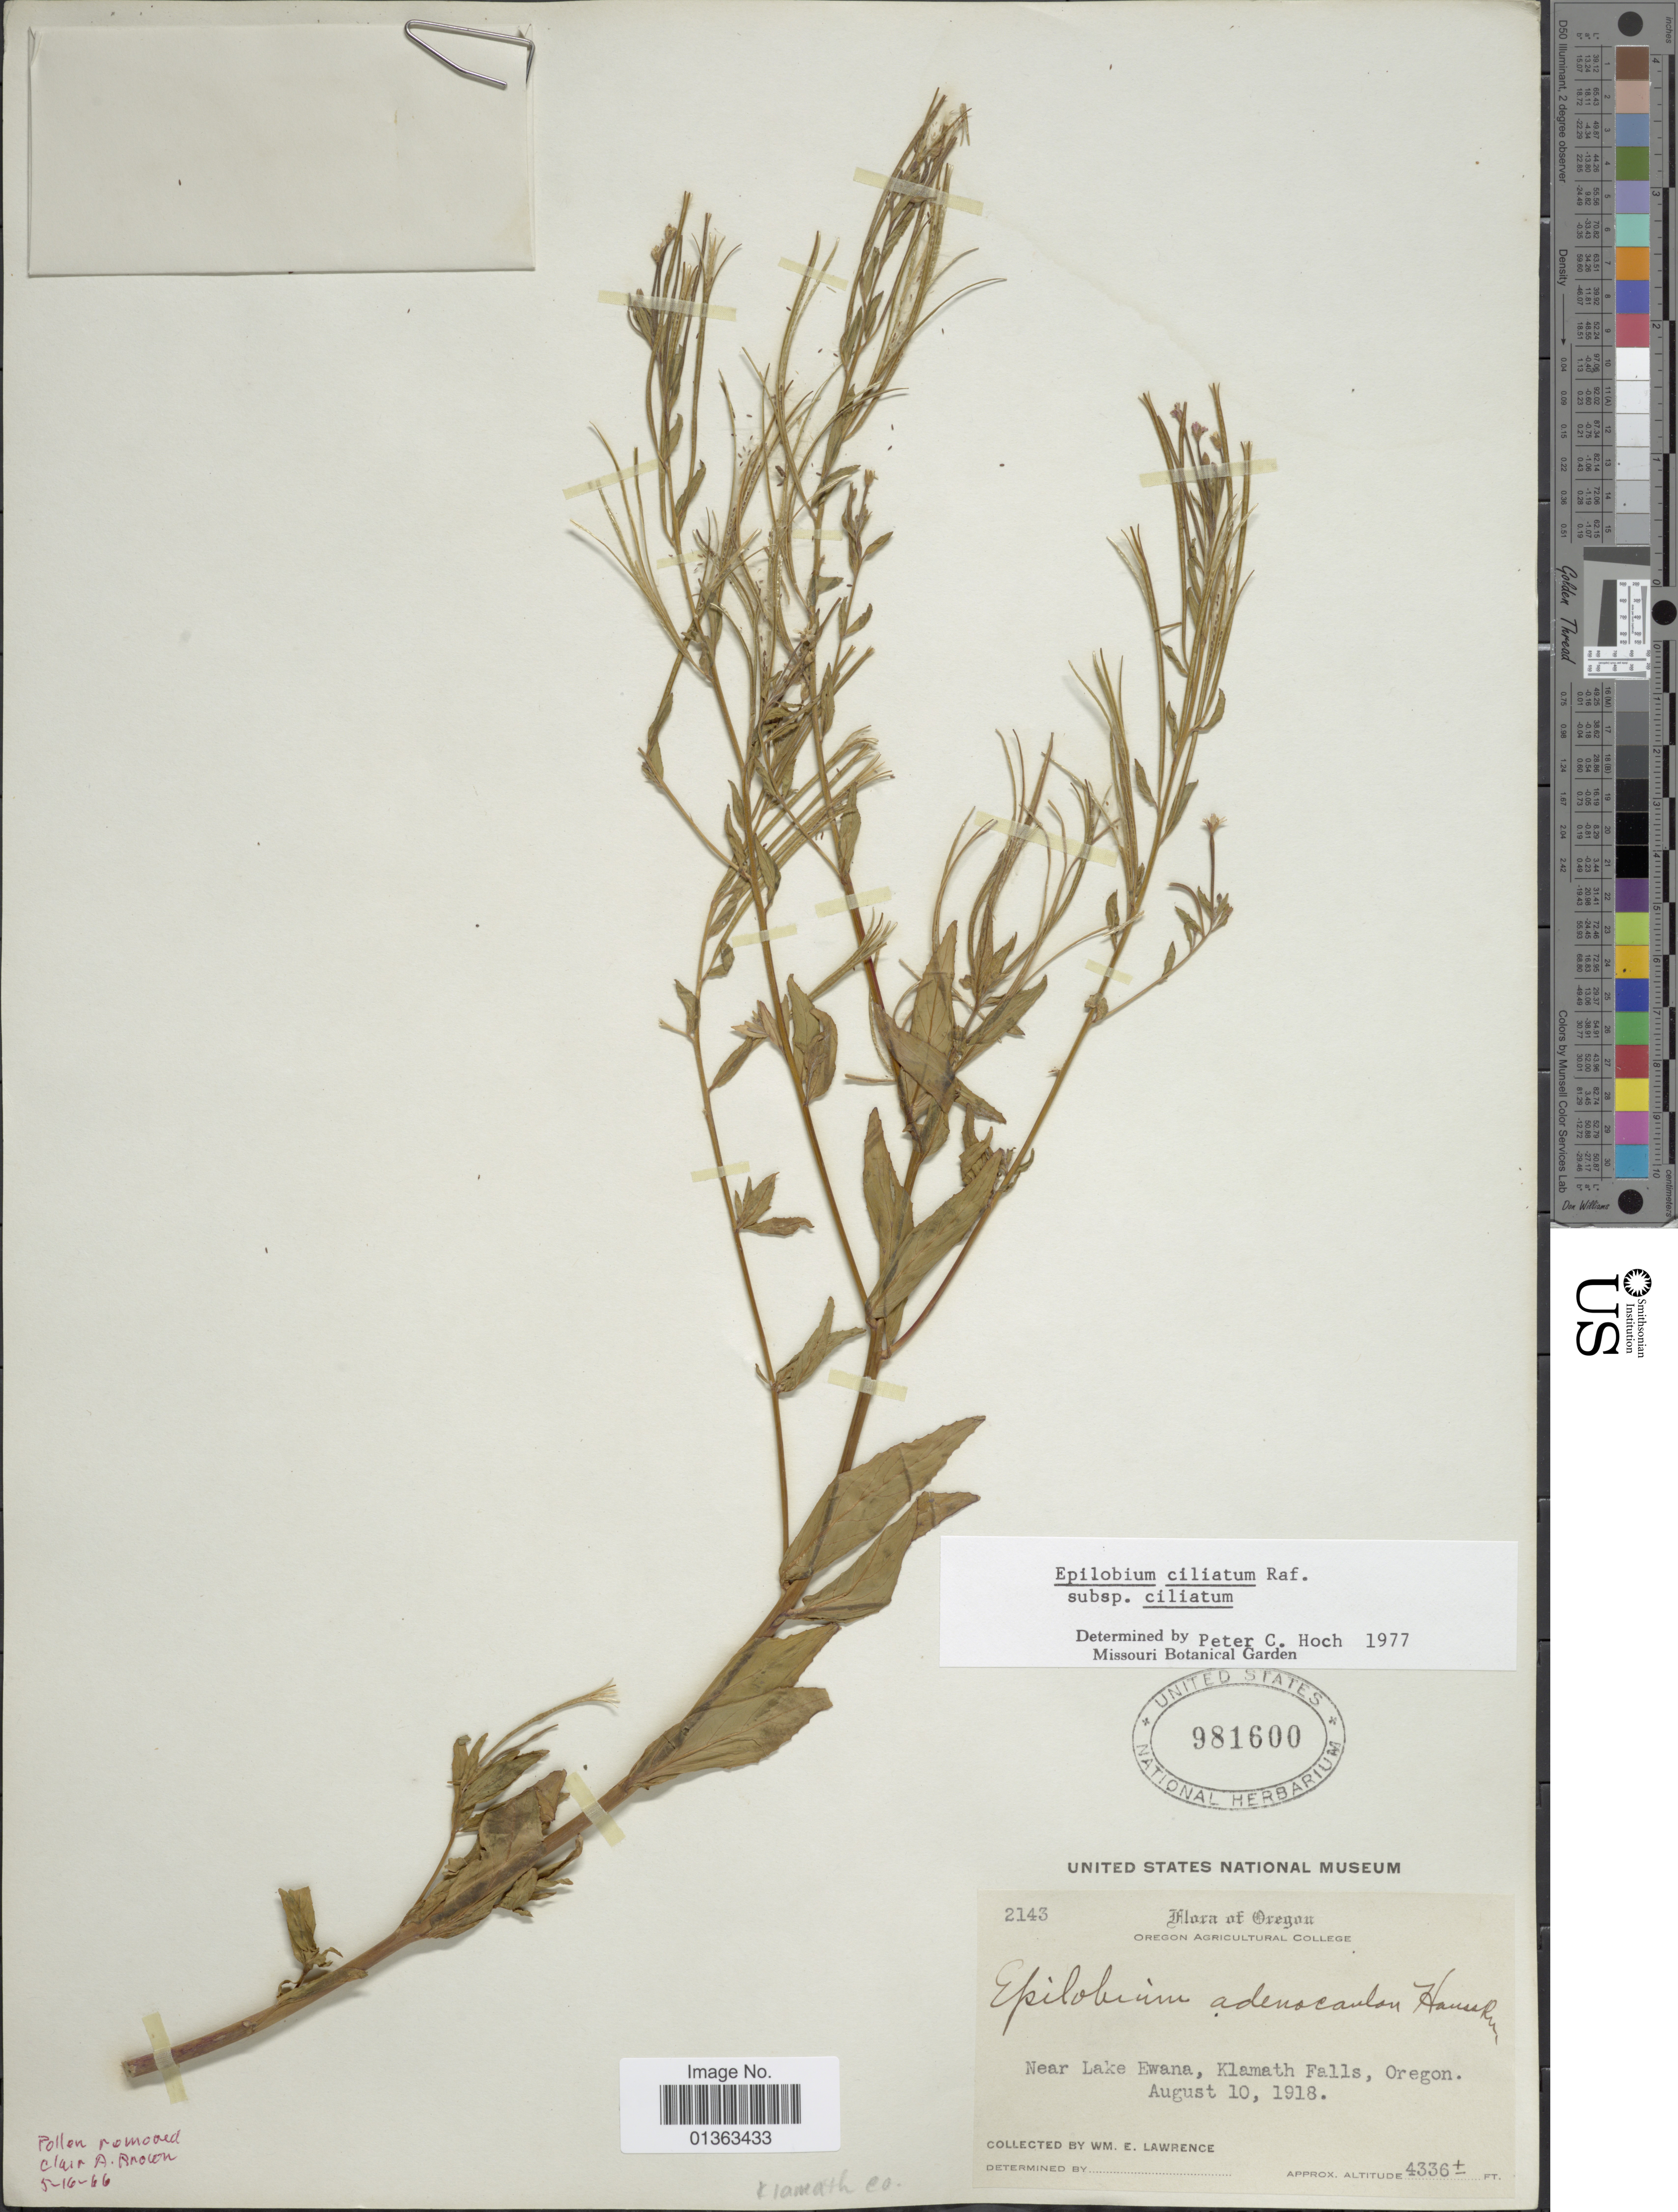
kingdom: Plantae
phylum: Tracheophyta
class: Magnoliopsida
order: Myrtales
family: Onagraceae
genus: Epilobium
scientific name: Epilobium ciliatum subsp. ciliatum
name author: Raf.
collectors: W. Lawrence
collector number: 2143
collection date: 1918-08-10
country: United States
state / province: Oregon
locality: Near Lake Ewana, Klamath Falls.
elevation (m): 1322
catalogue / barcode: US 981600